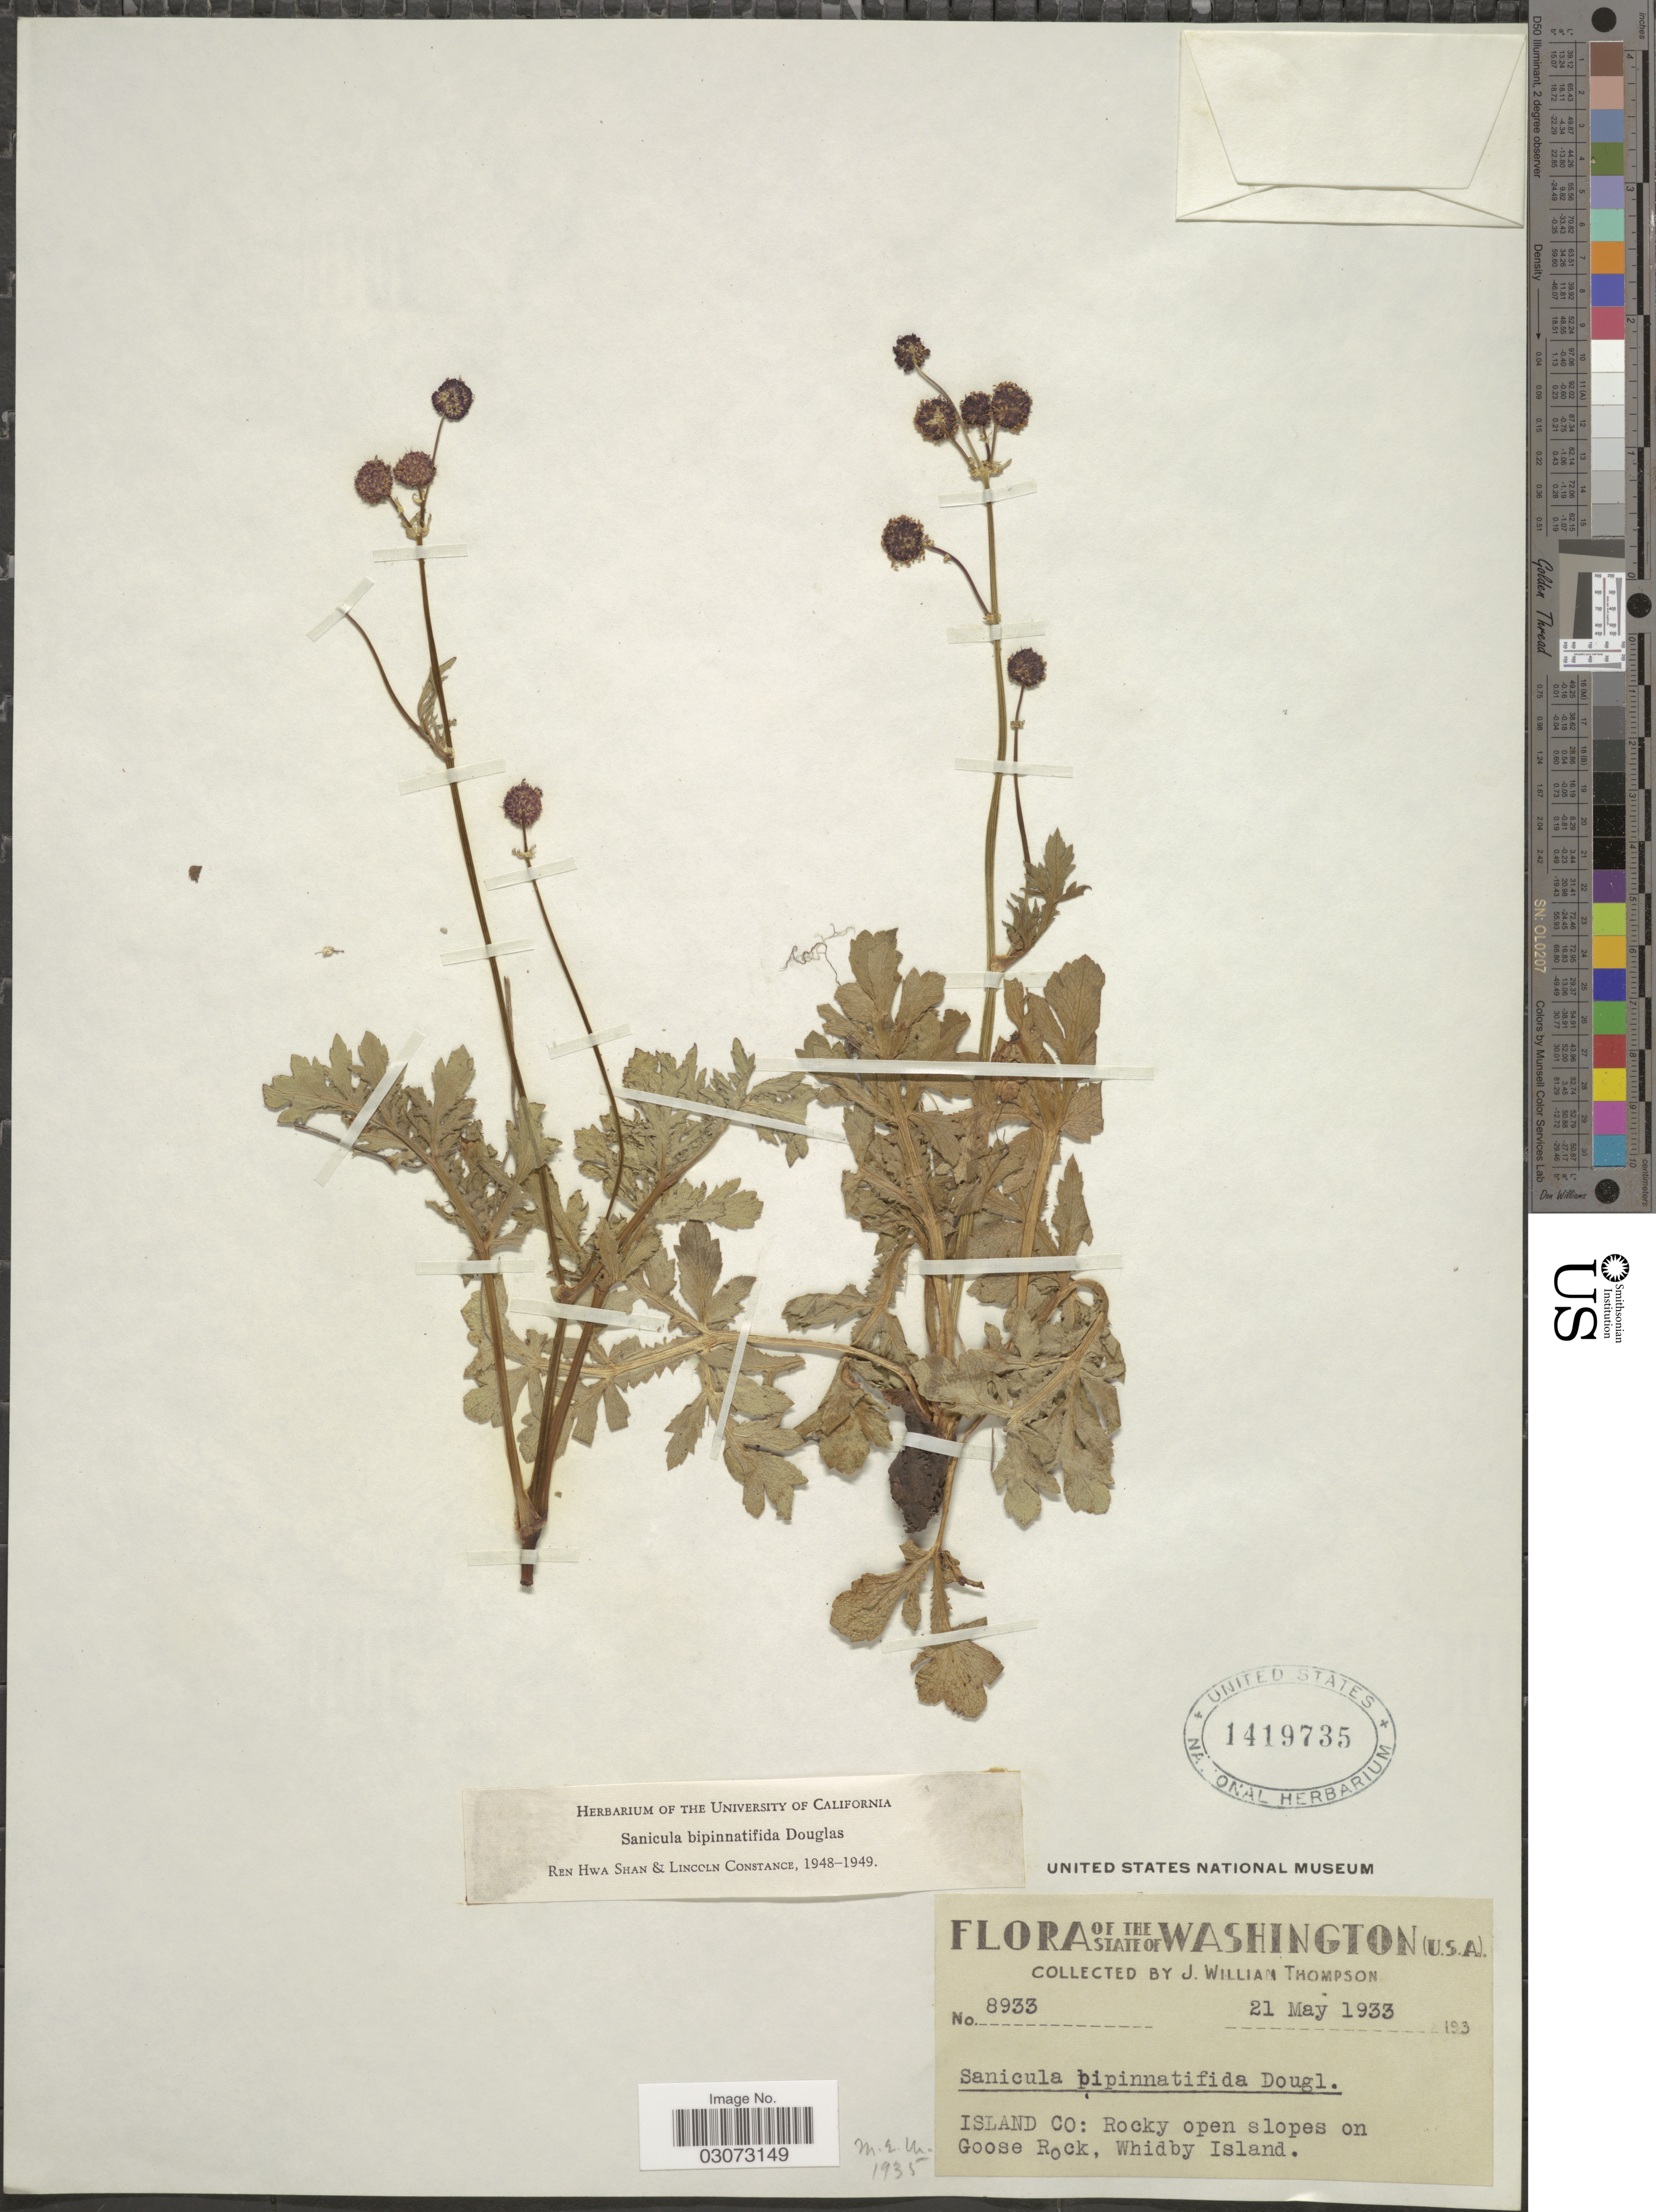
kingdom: Plantae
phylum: Tracheophyta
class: Magnoliopsida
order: Apiales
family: Apiaceae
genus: Sanicula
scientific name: Sanicula bipinnatifida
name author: Douglas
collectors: J. W. Thompson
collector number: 8933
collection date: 1933-05-21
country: United States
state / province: Washington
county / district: Island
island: Whidbey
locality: Island Co: Rocky open slopes on Goose Rock, Whidby Island.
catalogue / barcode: US 1419735